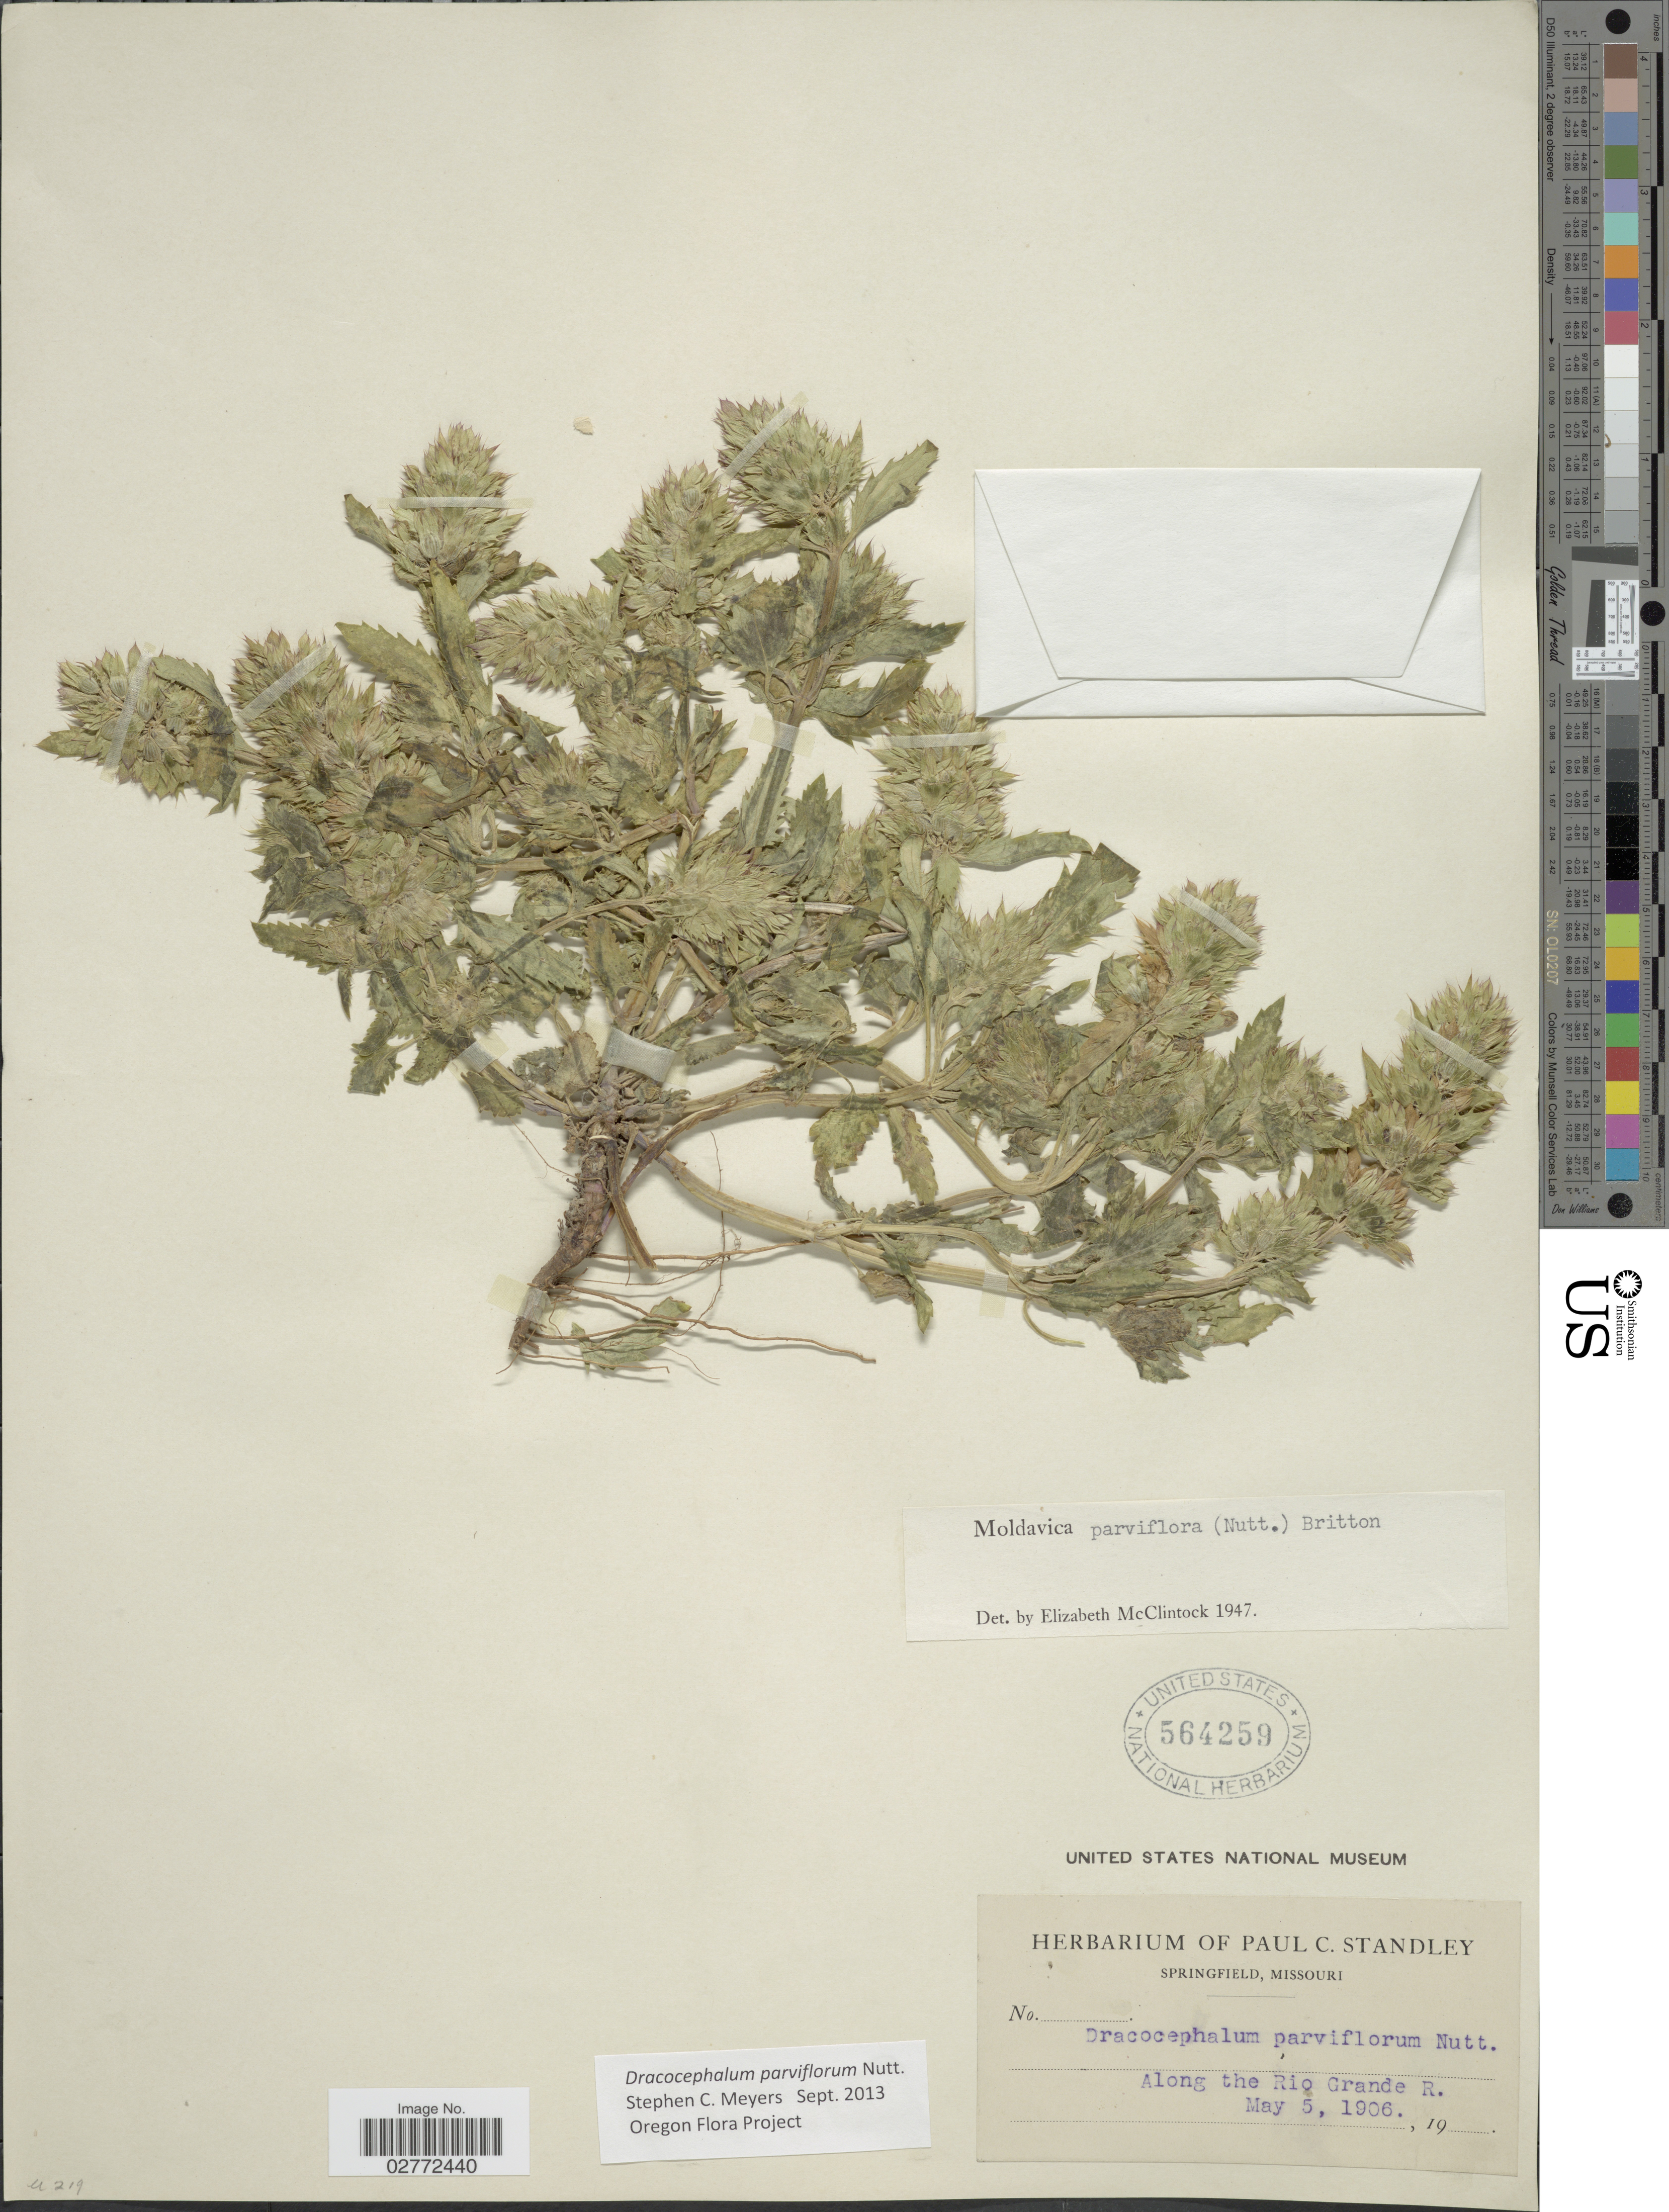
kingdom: Plantae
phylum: Tracheophyta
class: Magnoliopsida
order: Lamiales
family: Lamiaceae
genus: Dracocephalum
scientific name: Dracocephalum parviflorum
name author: Nutt.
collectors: ex herb. Paul C. Standley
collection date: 1906-05-05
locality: Along the Rio Grande R.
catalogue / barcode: US 564259